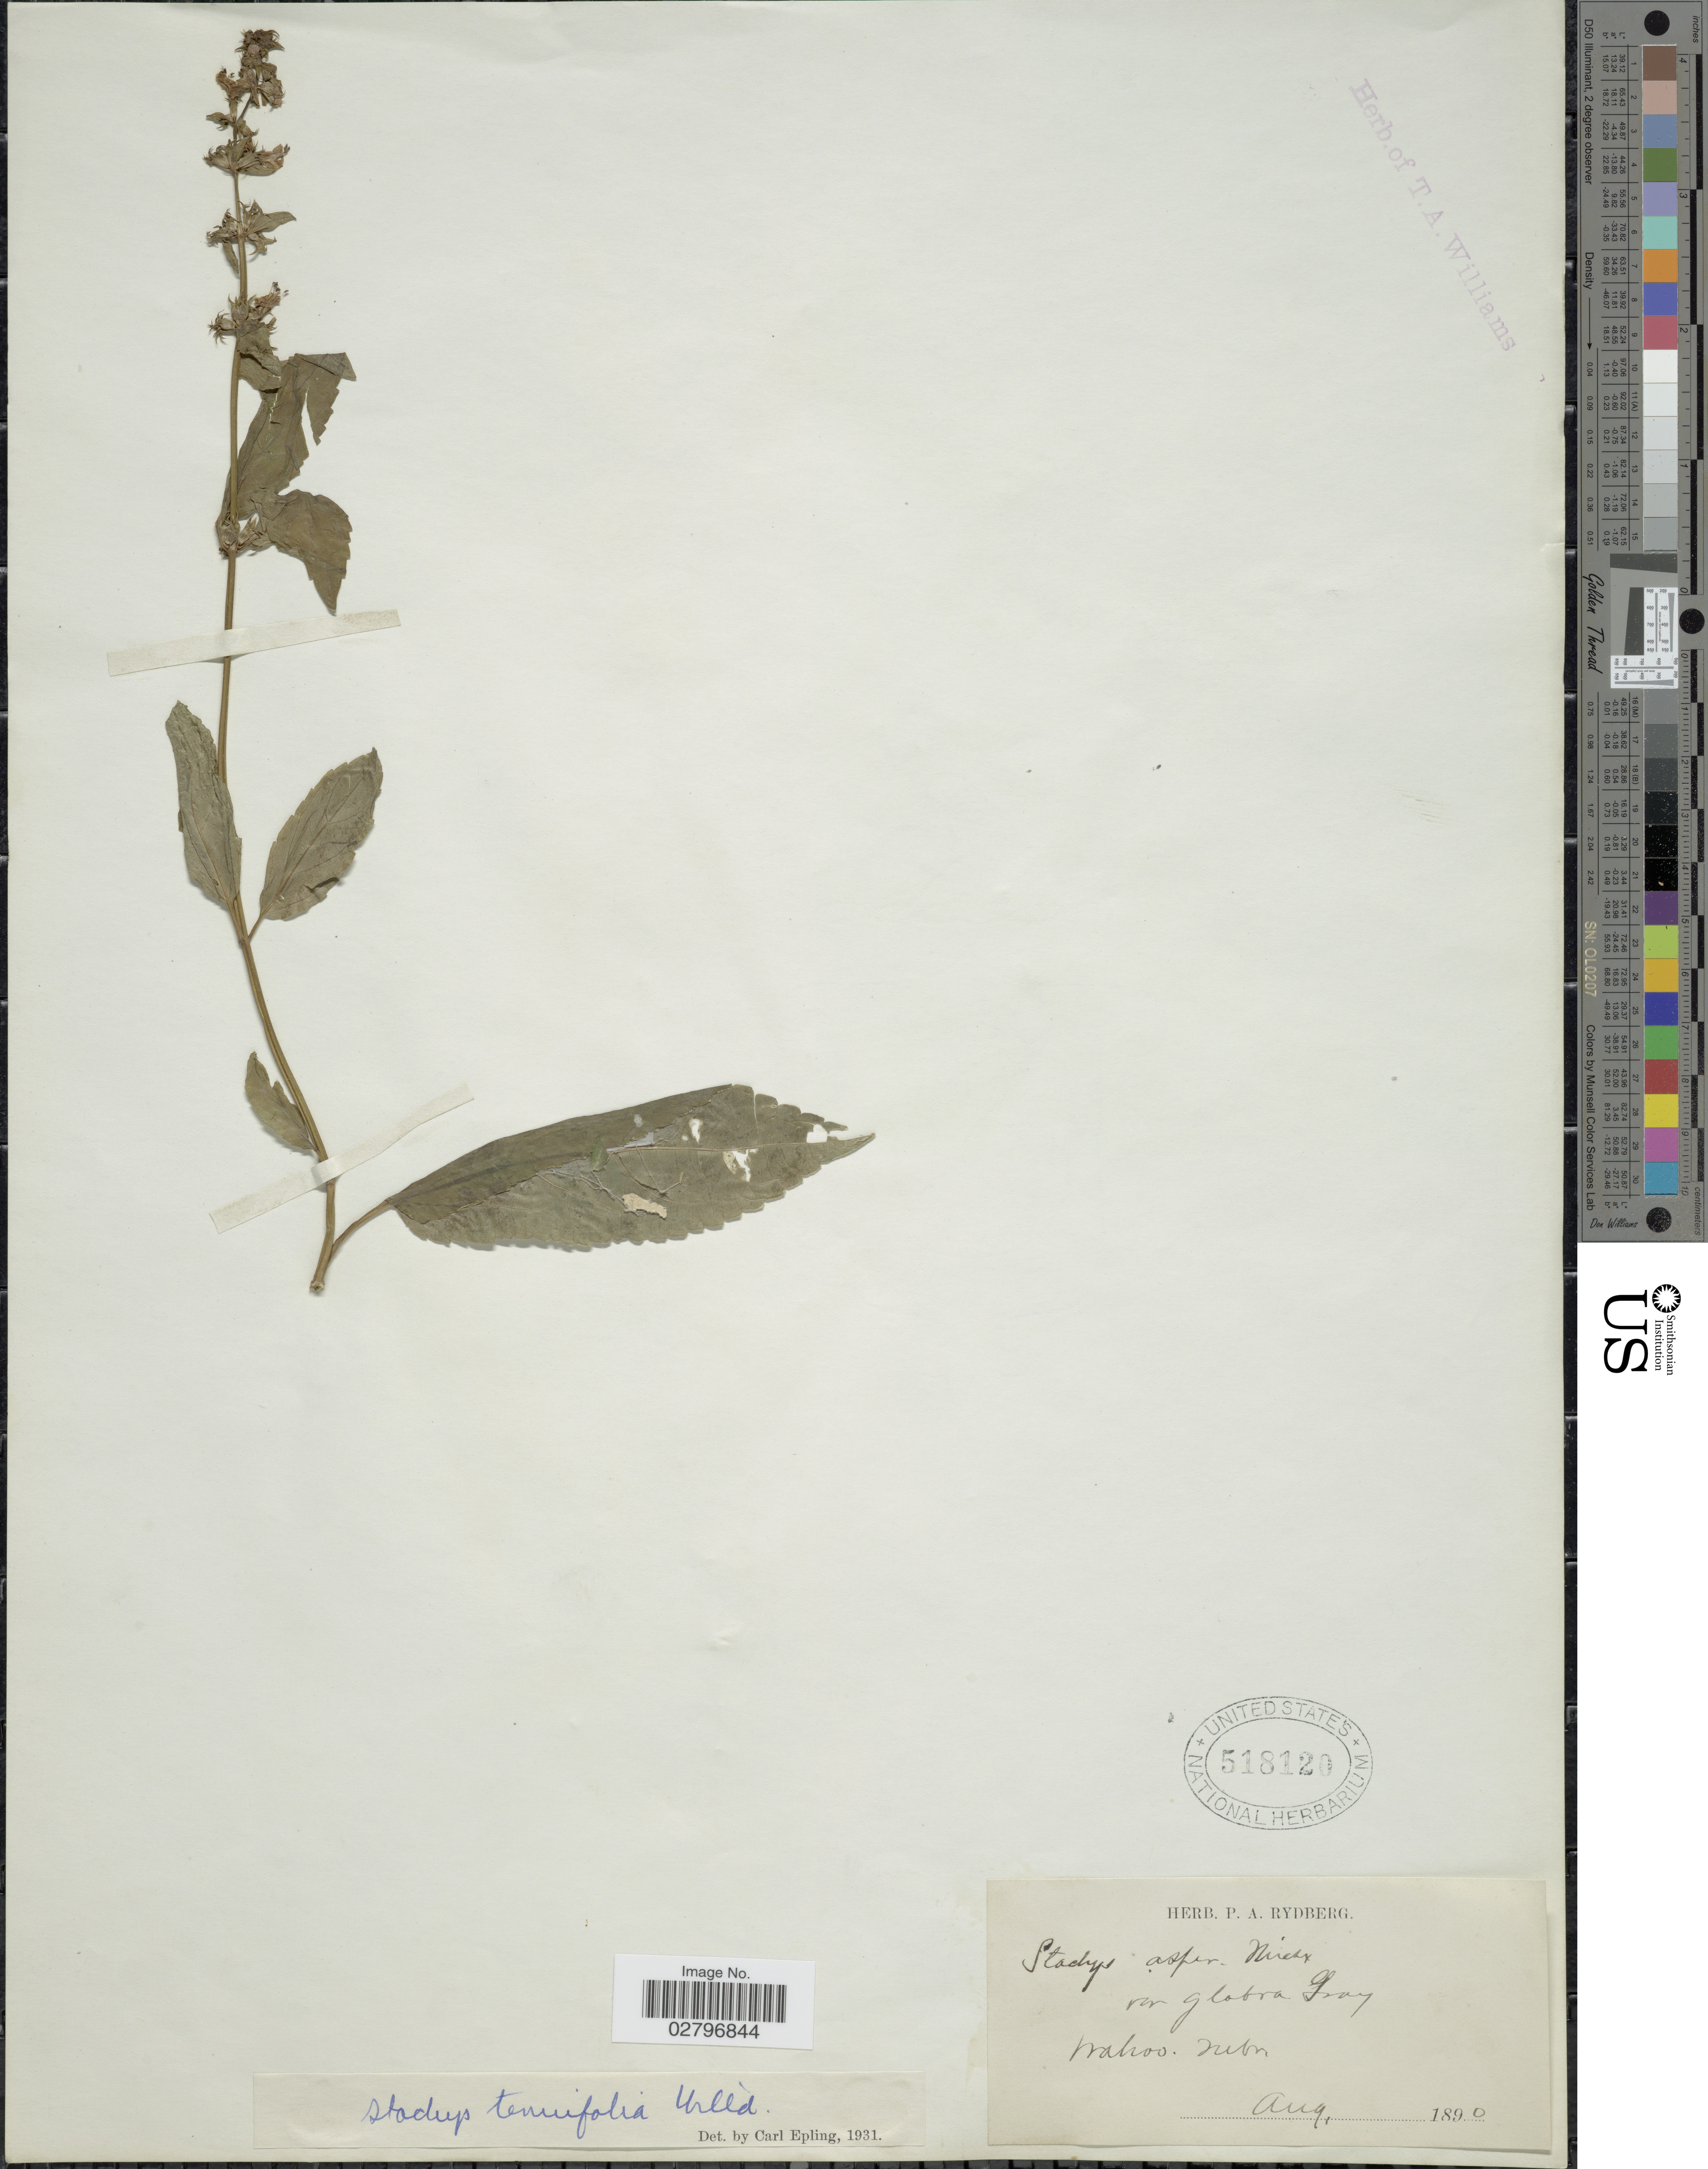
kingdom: Plantae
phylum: Tracheophyta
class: Magnoliopsida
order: Lamiales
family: Lamiaceae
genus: Stachys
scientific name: Stachys tenuifolia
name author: Willd.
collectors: ex herb. P. A. Rydberg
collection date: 1890-08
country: United States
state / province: Nebraska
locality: Wahoo, Nebr.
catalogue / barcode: US 518120